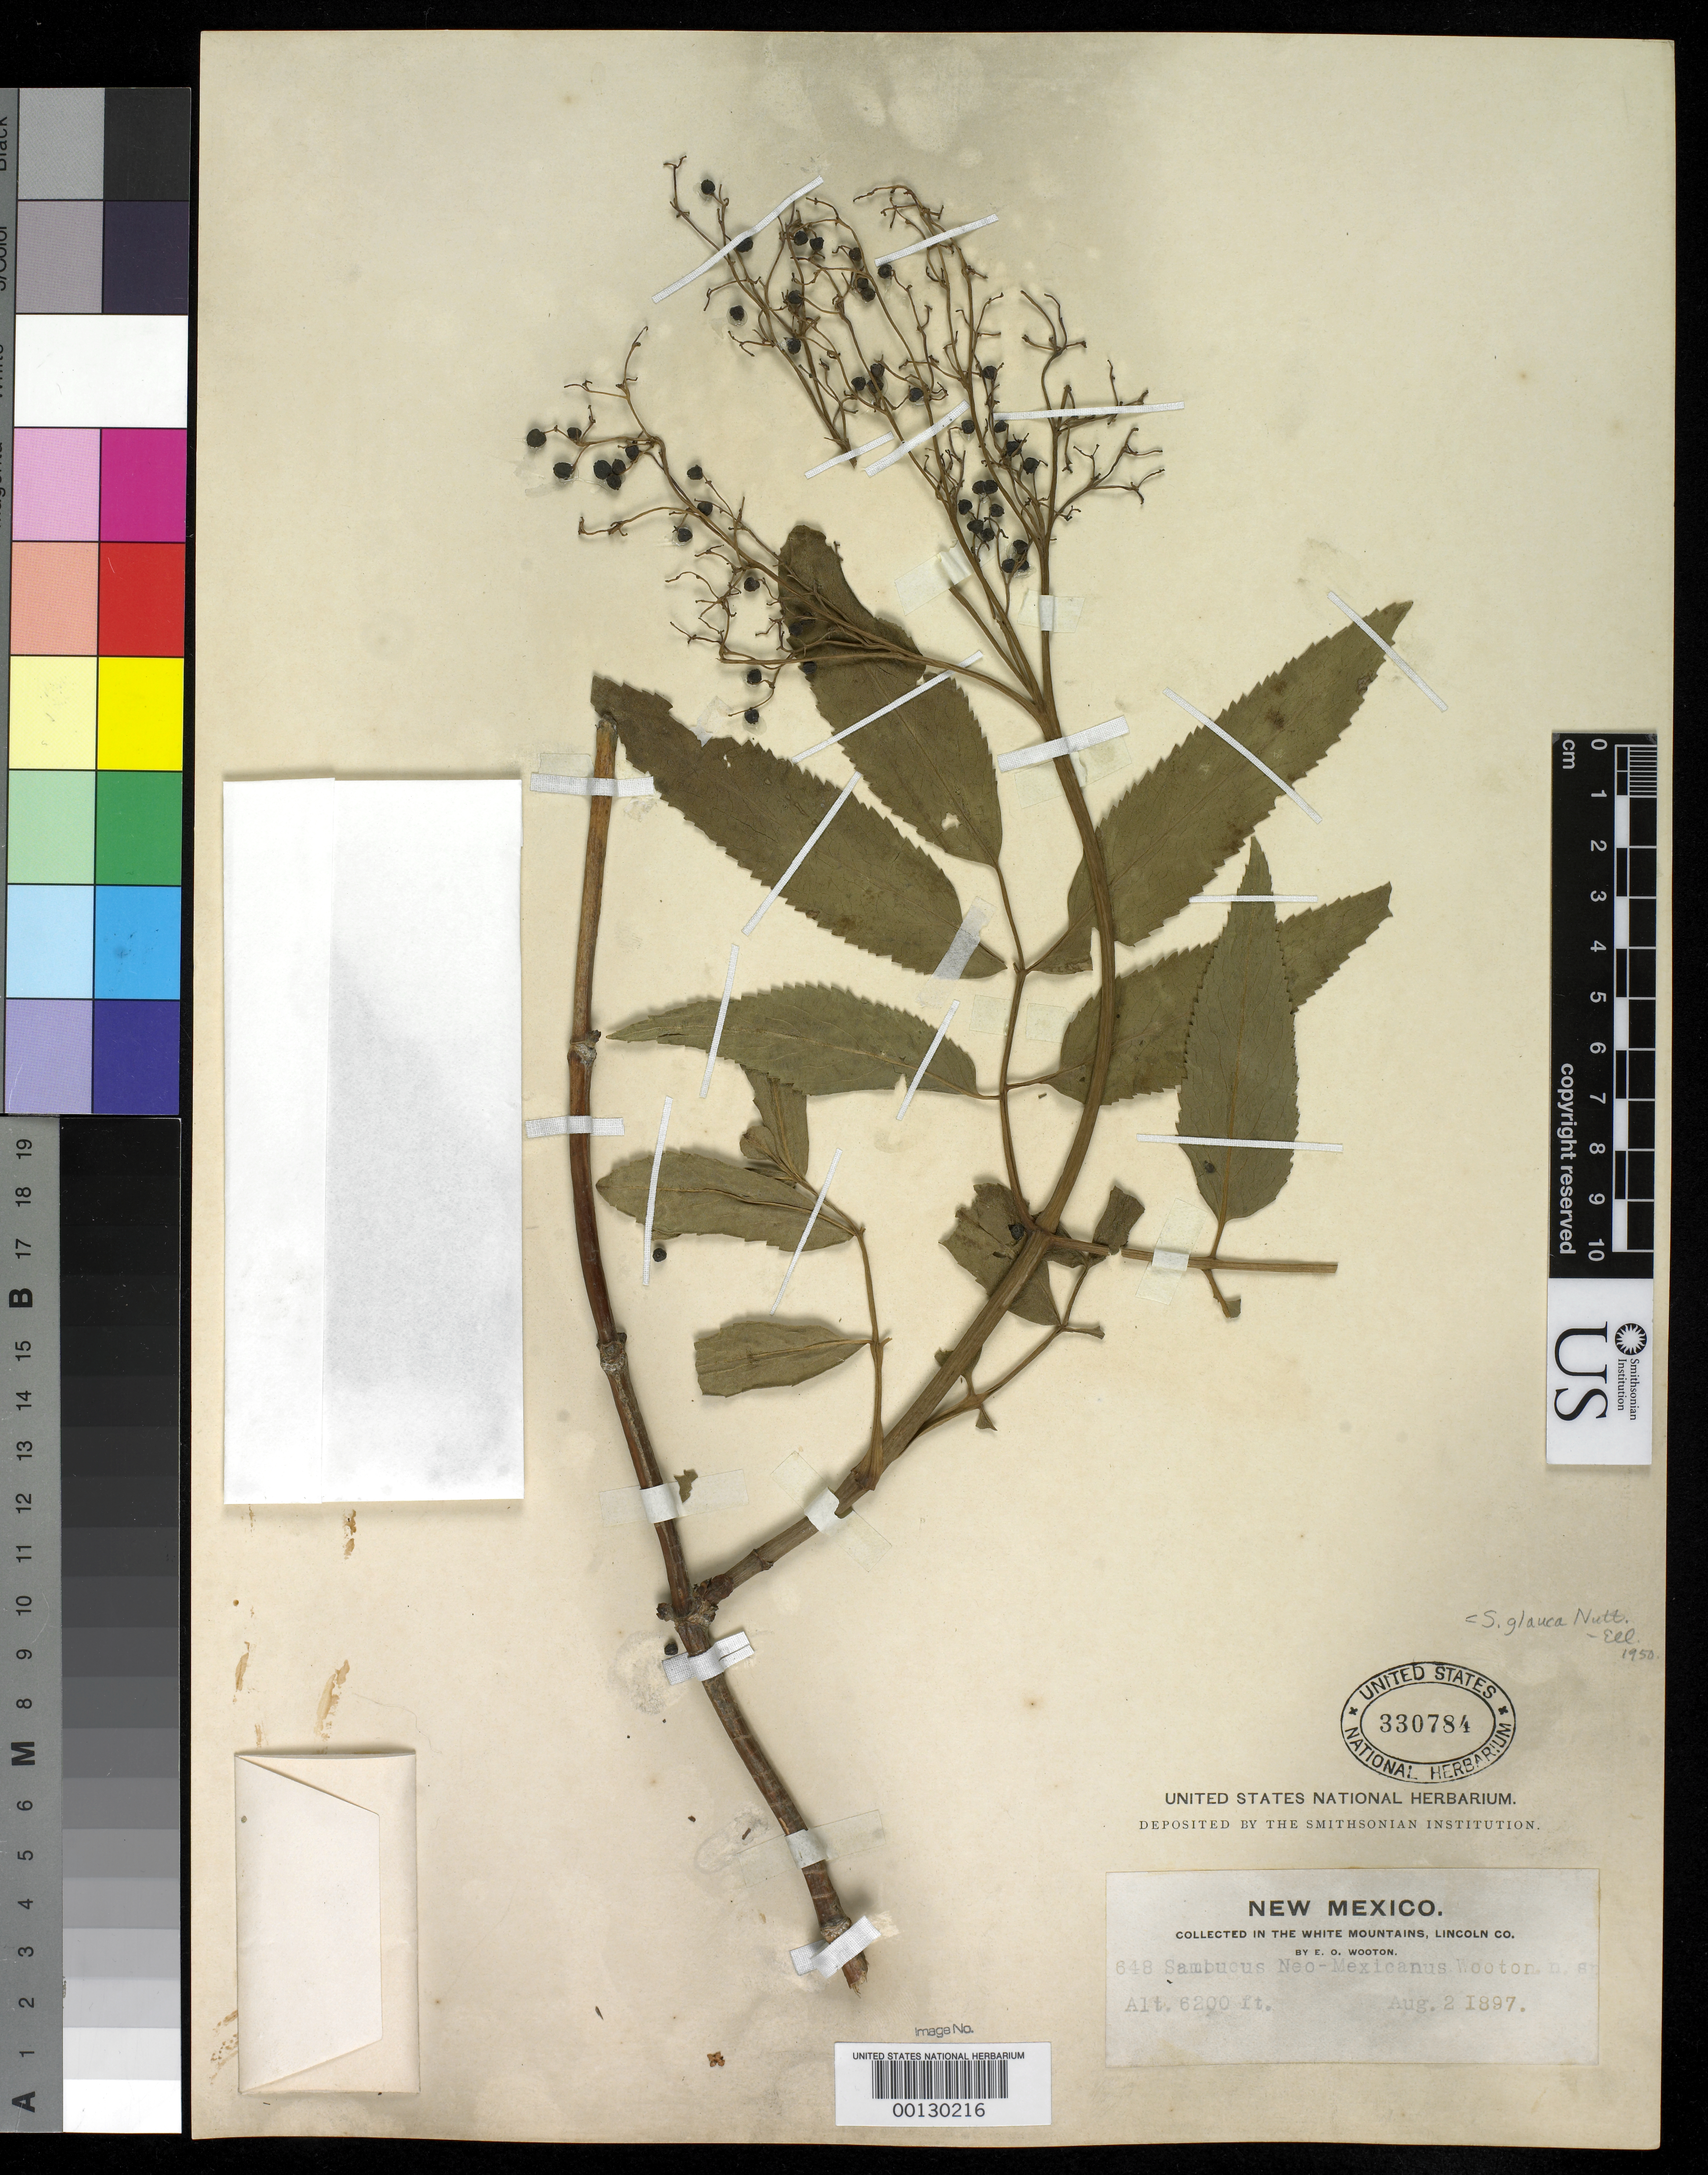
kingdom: Plantae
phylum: Tracheophyta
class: Magnoliopsida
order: Dipsacales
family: Viburnaceae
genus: Sambucus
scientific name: Sambucus neo-mexicana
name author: Wooton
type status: Isotype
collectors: E. O. Wooton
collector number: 648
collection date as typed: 02 Aug 1897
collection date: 1897-08-02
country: United States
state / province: New Mexico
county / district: Lincoln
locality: White Mts.; alt. 6200 ft.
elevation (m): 1890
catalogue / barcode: US 330784